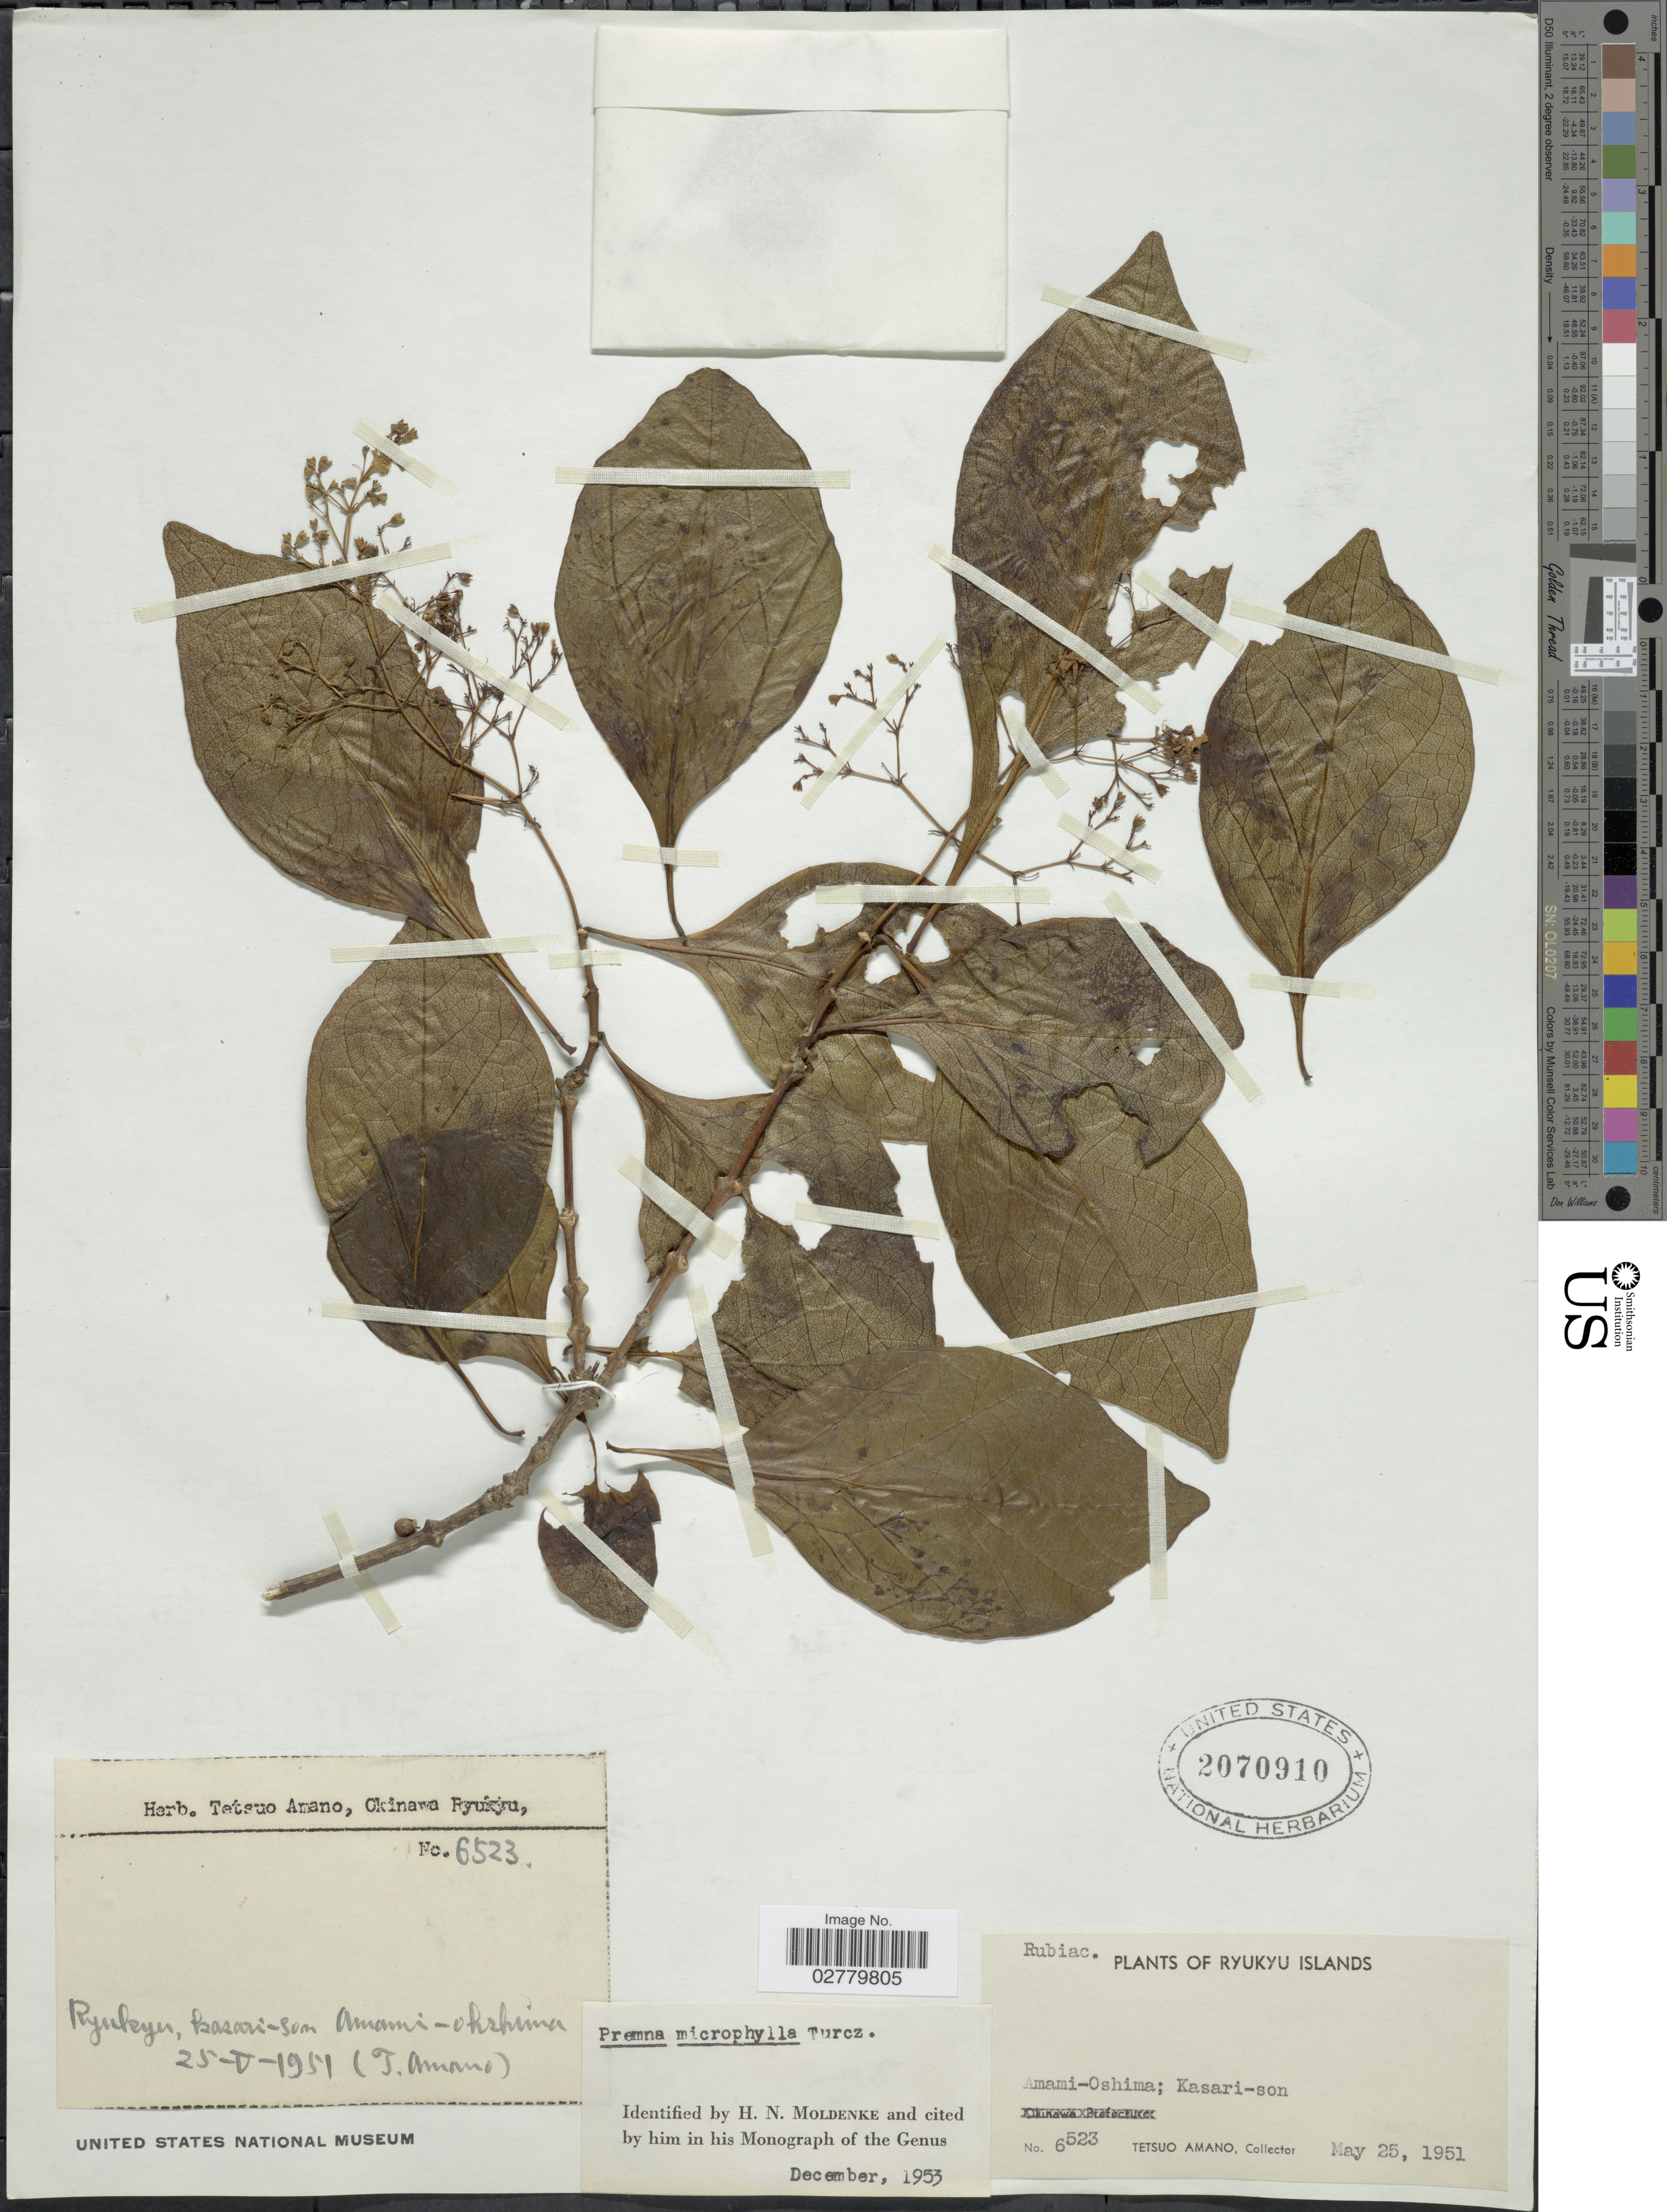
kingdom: Plantae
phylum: Tracheophyta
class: Magnoliopsida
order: Lamiales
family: Lamiaceae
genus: Premna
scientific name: Premna obtusifolia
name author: R. Br.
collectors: T. Amano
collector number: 6523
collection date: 1951-05-25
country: Japan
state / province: Okinawa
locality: Ryukyu Islands. Amami-Oshima; Kasari-son.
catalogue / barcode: US 2070910